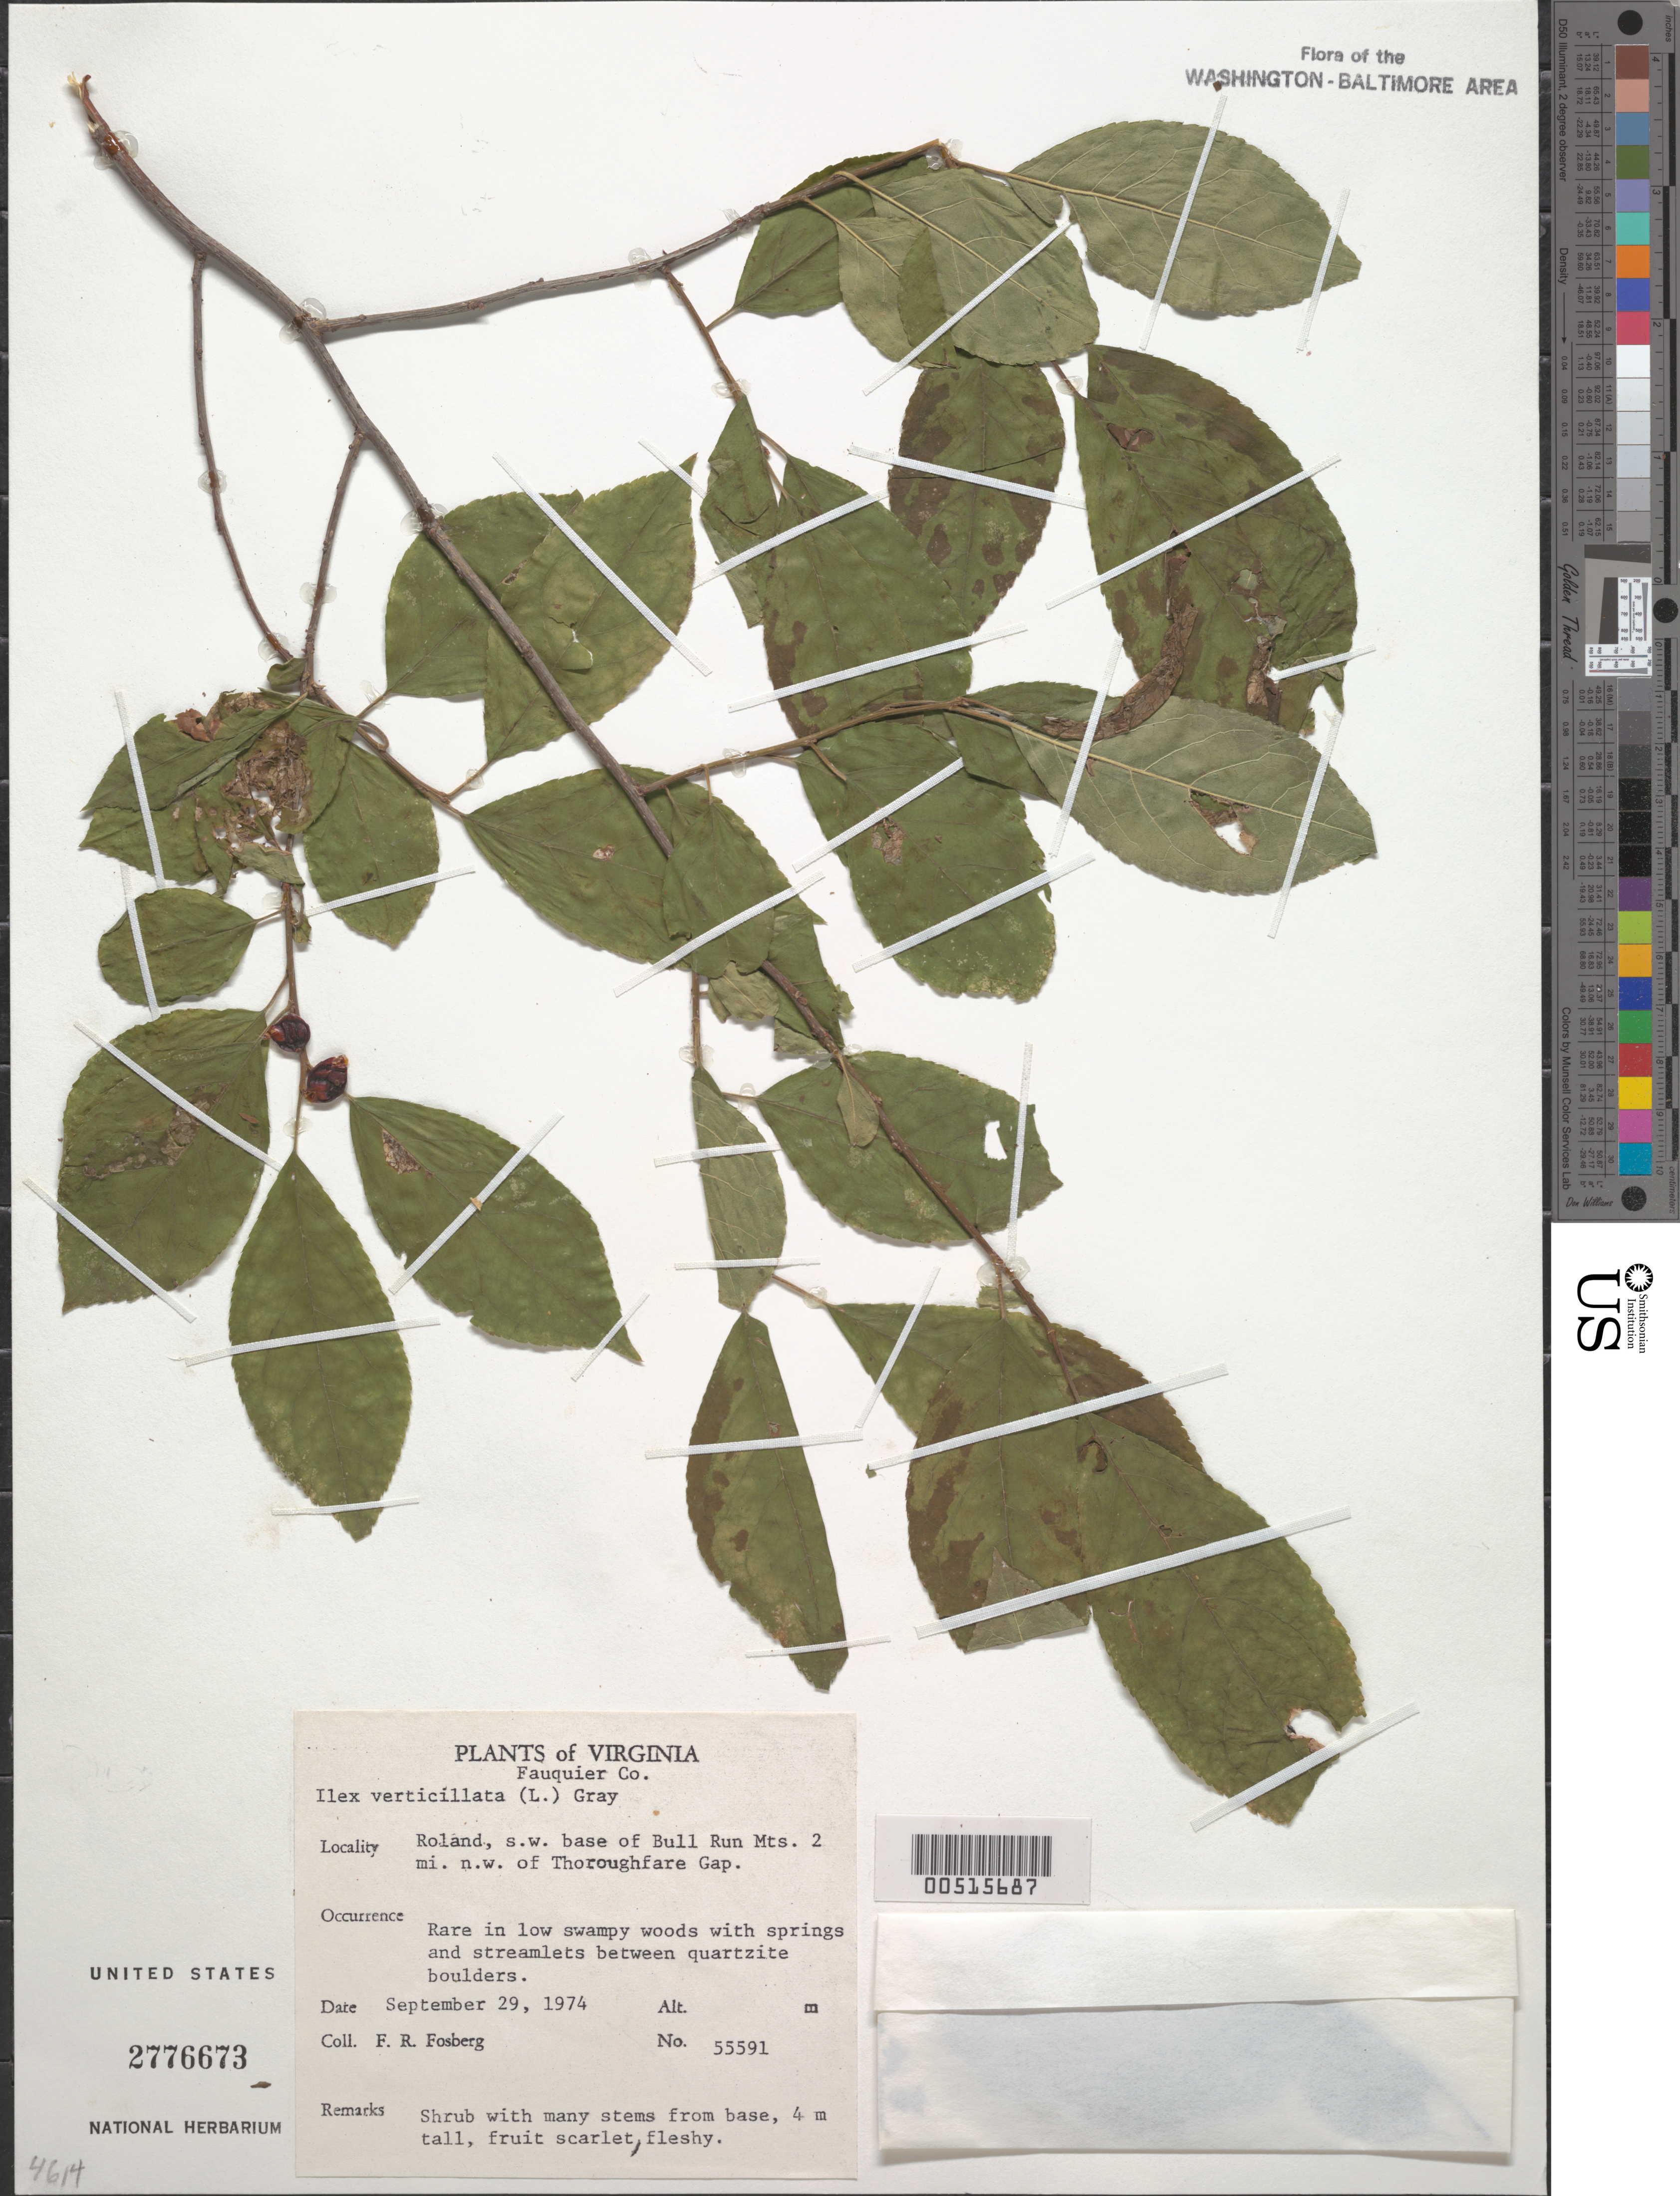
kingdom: Plantae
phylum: Tracheophyta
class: Magnoliopsida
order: Aquifoliales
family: Aquifoliaceae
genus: Ilex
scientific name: Ilex verticillata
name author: (L.) A. Gray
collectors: F. R. Fosberg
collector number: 55591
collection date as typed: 29 Sep 1974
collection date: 1974-09-29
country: United States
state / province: Virginia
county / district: Fauquier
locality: Roland, SW base of Bull Run Mts., 2 mi. N of Thoroughfare Gap Bull Run Mts.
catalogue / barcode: US 2776673